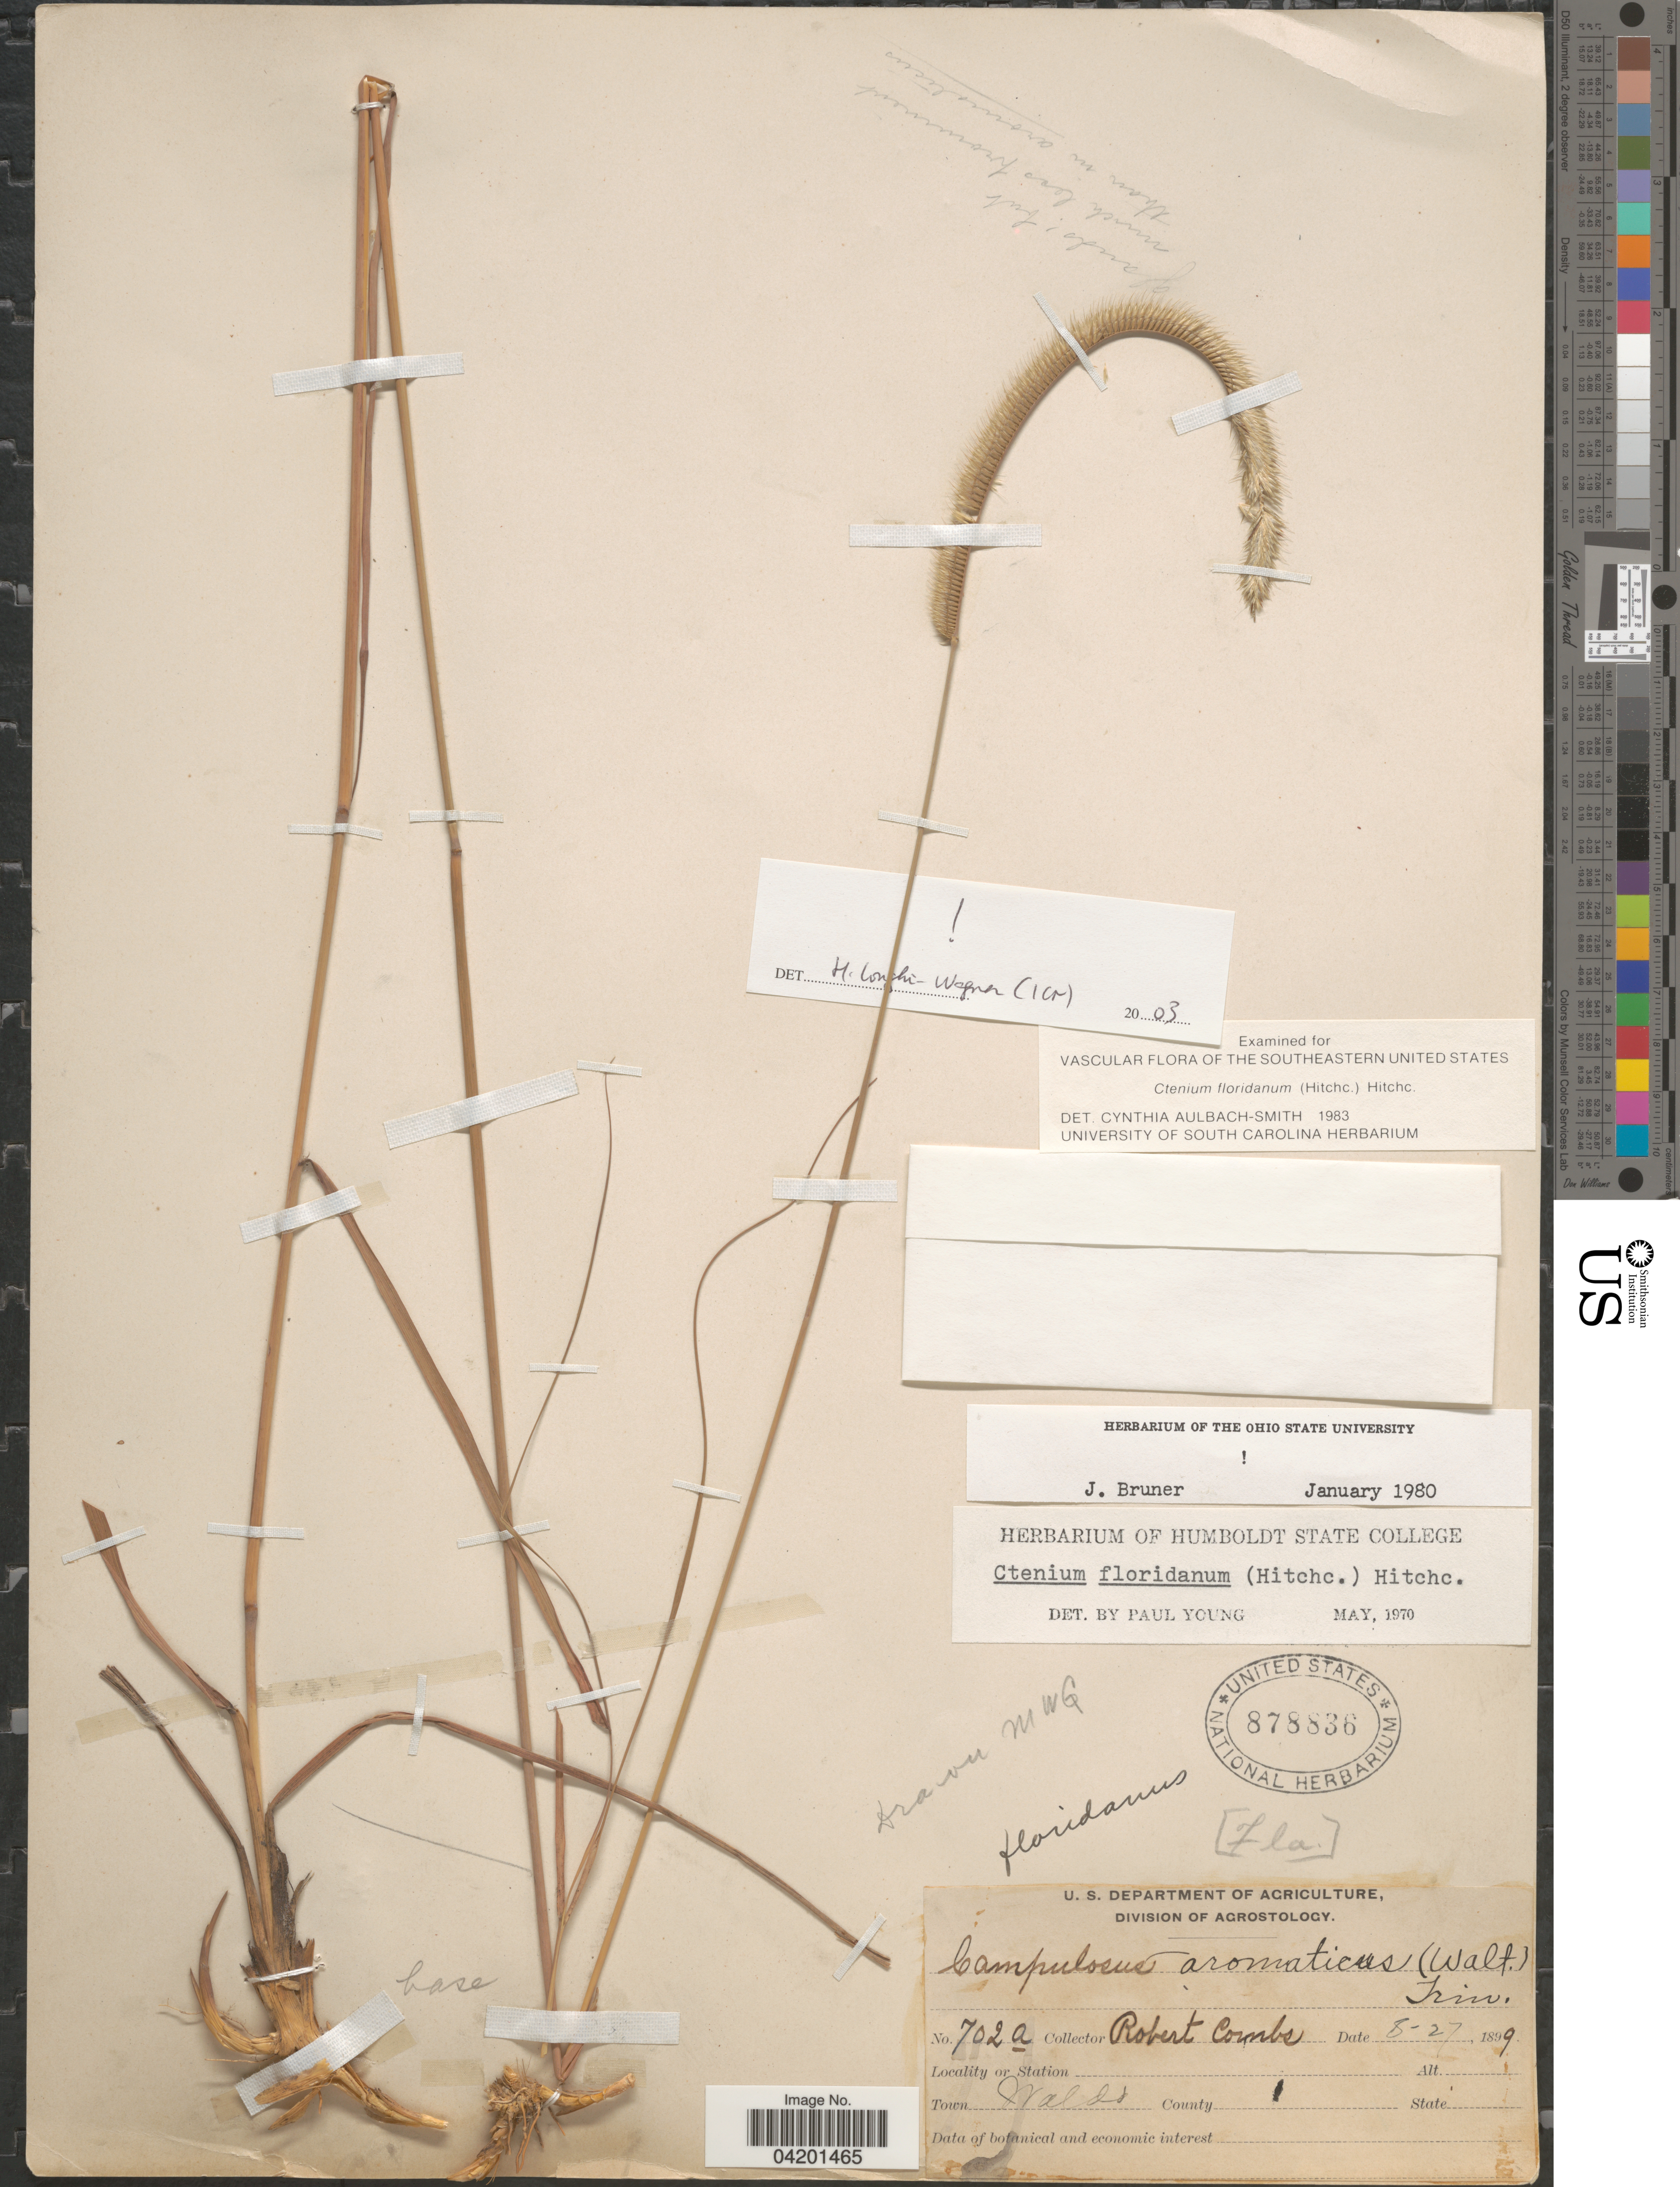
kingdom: Plantae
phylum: Tracheophyta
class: Liliopsida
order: Poales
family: Poaceae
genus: Ctenium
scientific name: Ctenium floridanum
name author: (Hitchc.) Hitchc.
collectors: R. Combs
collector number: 702a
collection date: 1899-08-27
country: United States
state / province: Florida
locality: Waldo.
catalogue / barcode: US 878836